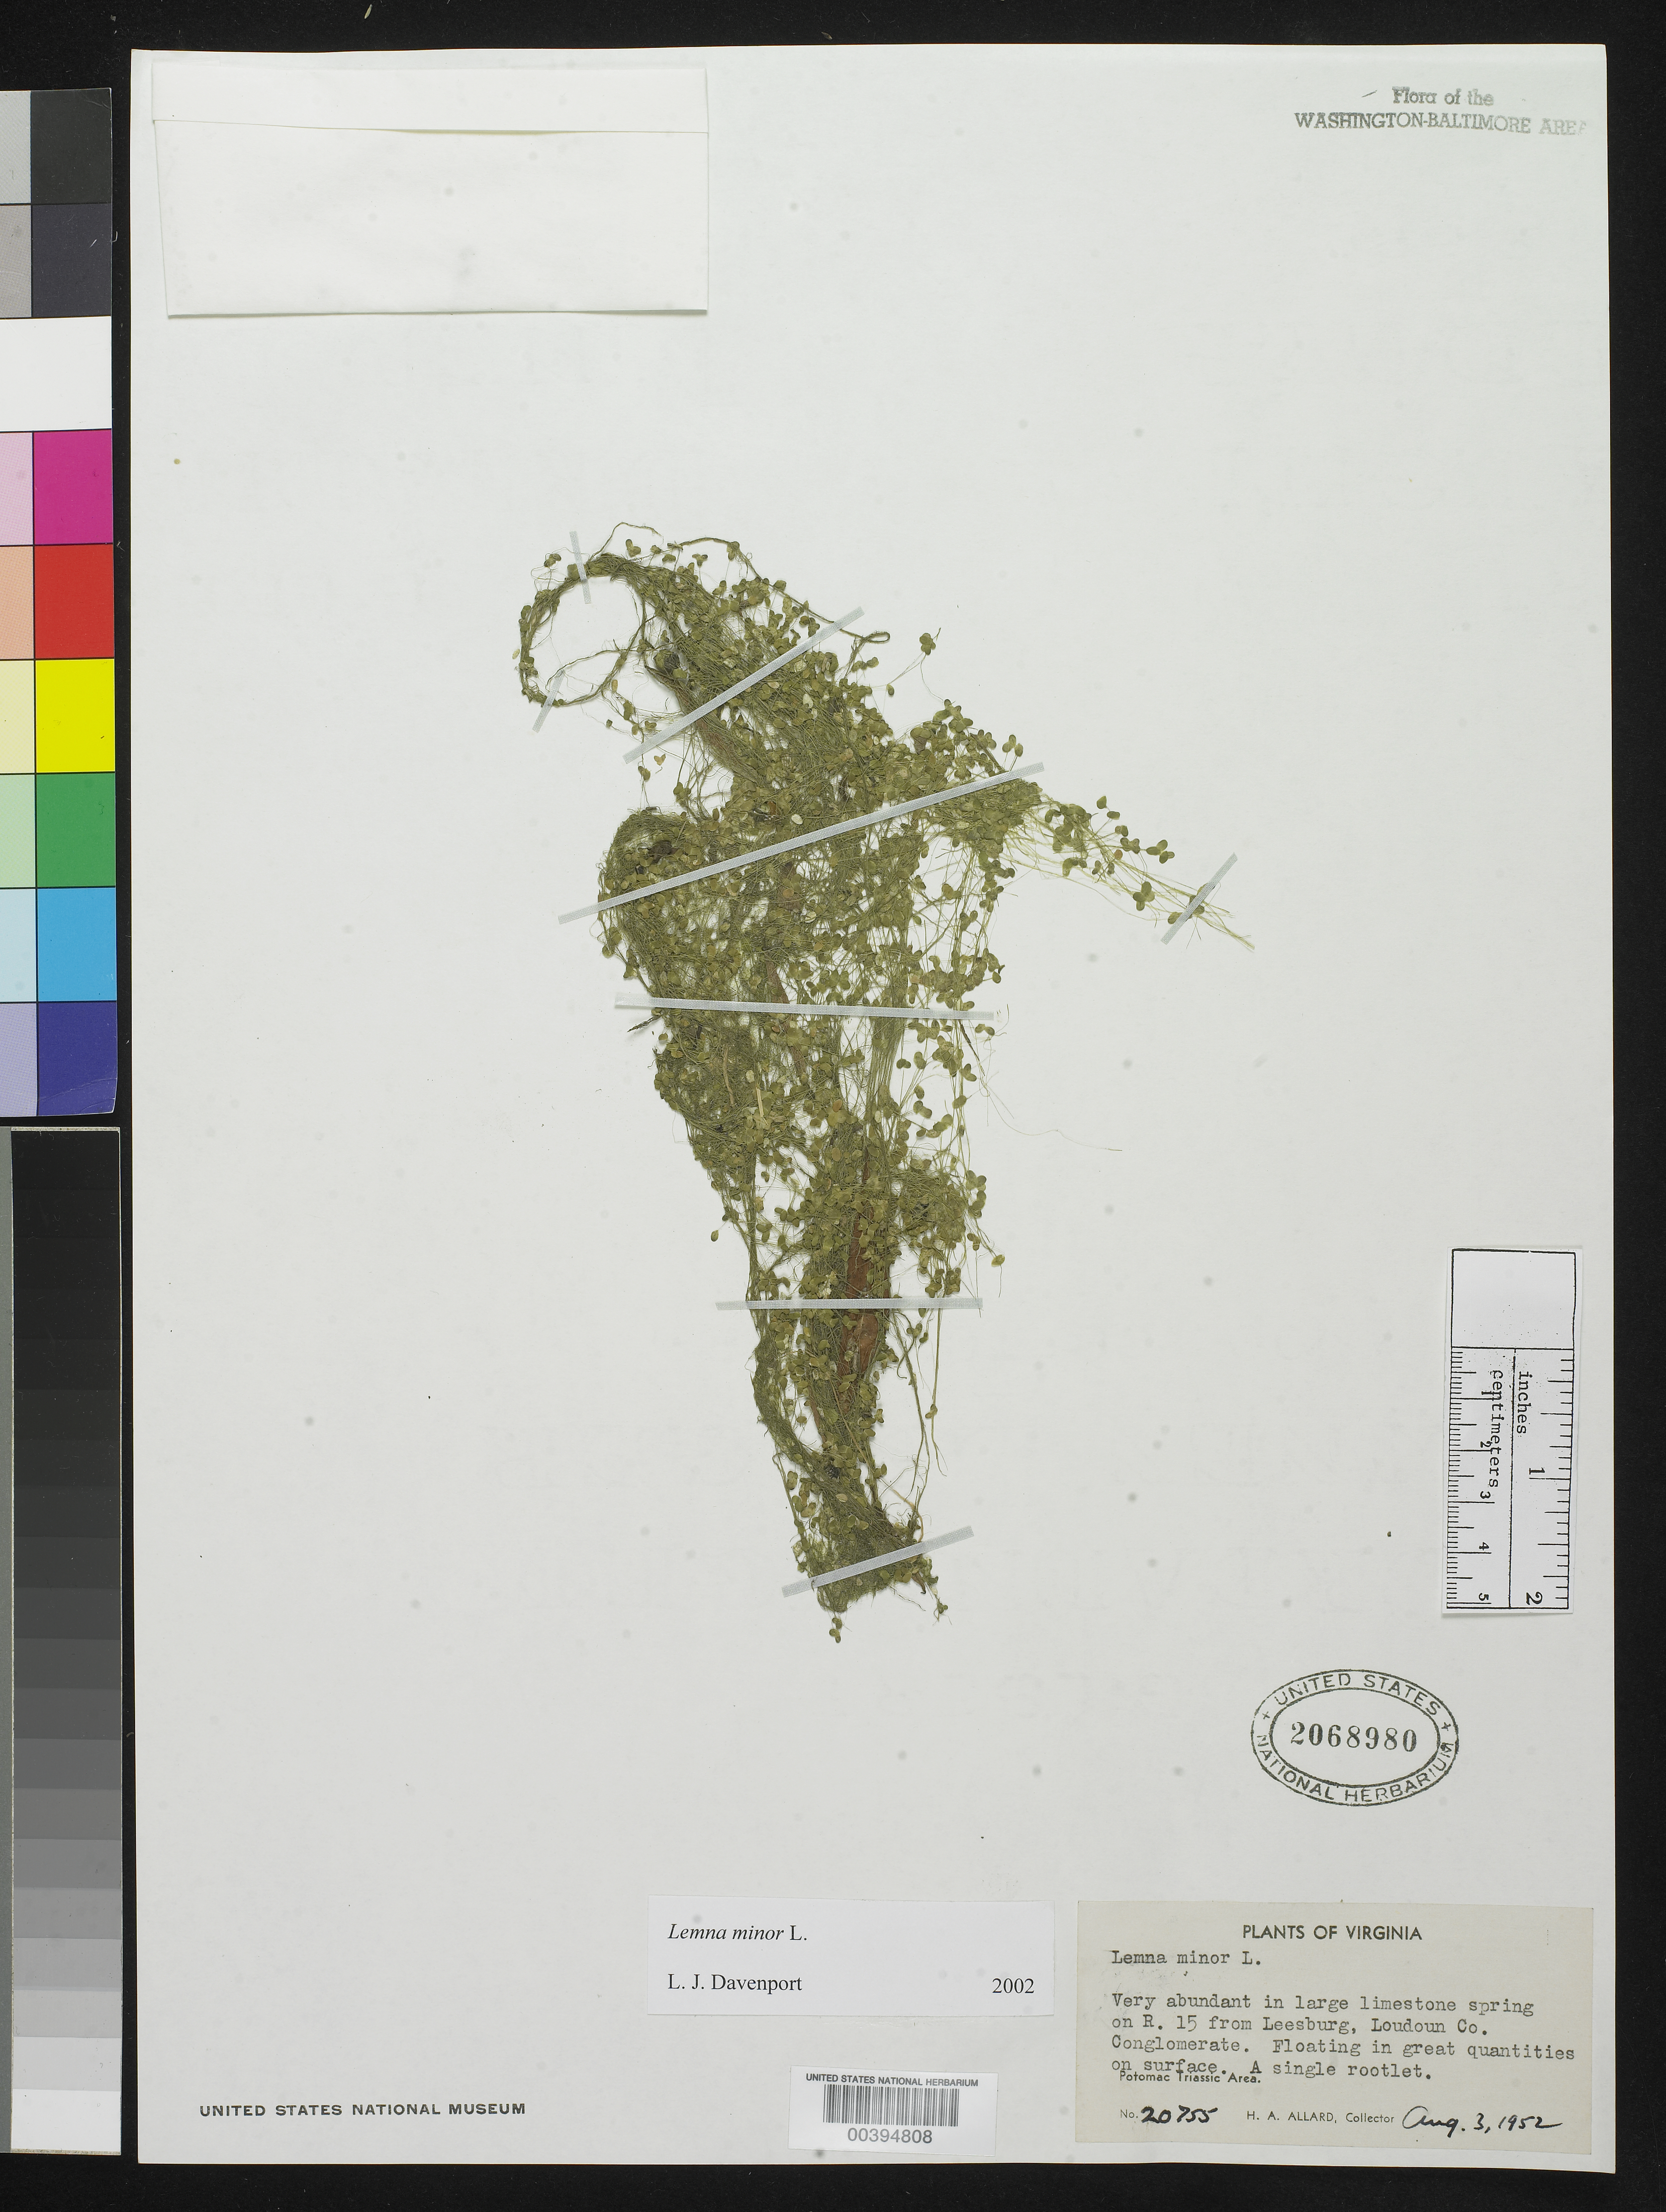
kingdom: Plantae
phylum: Tracheophyta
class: Liliopsida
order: Alismatales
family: Araceae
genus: Lemna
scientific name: Lemna minor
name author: L.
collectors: H. A. Allard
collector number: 20755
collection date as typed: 03 Aug 1952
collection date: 1952-08-03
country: United States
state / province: Virginia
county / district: Loudoun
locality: Route 15 spring, near Leesburg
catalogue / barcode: US 2068980